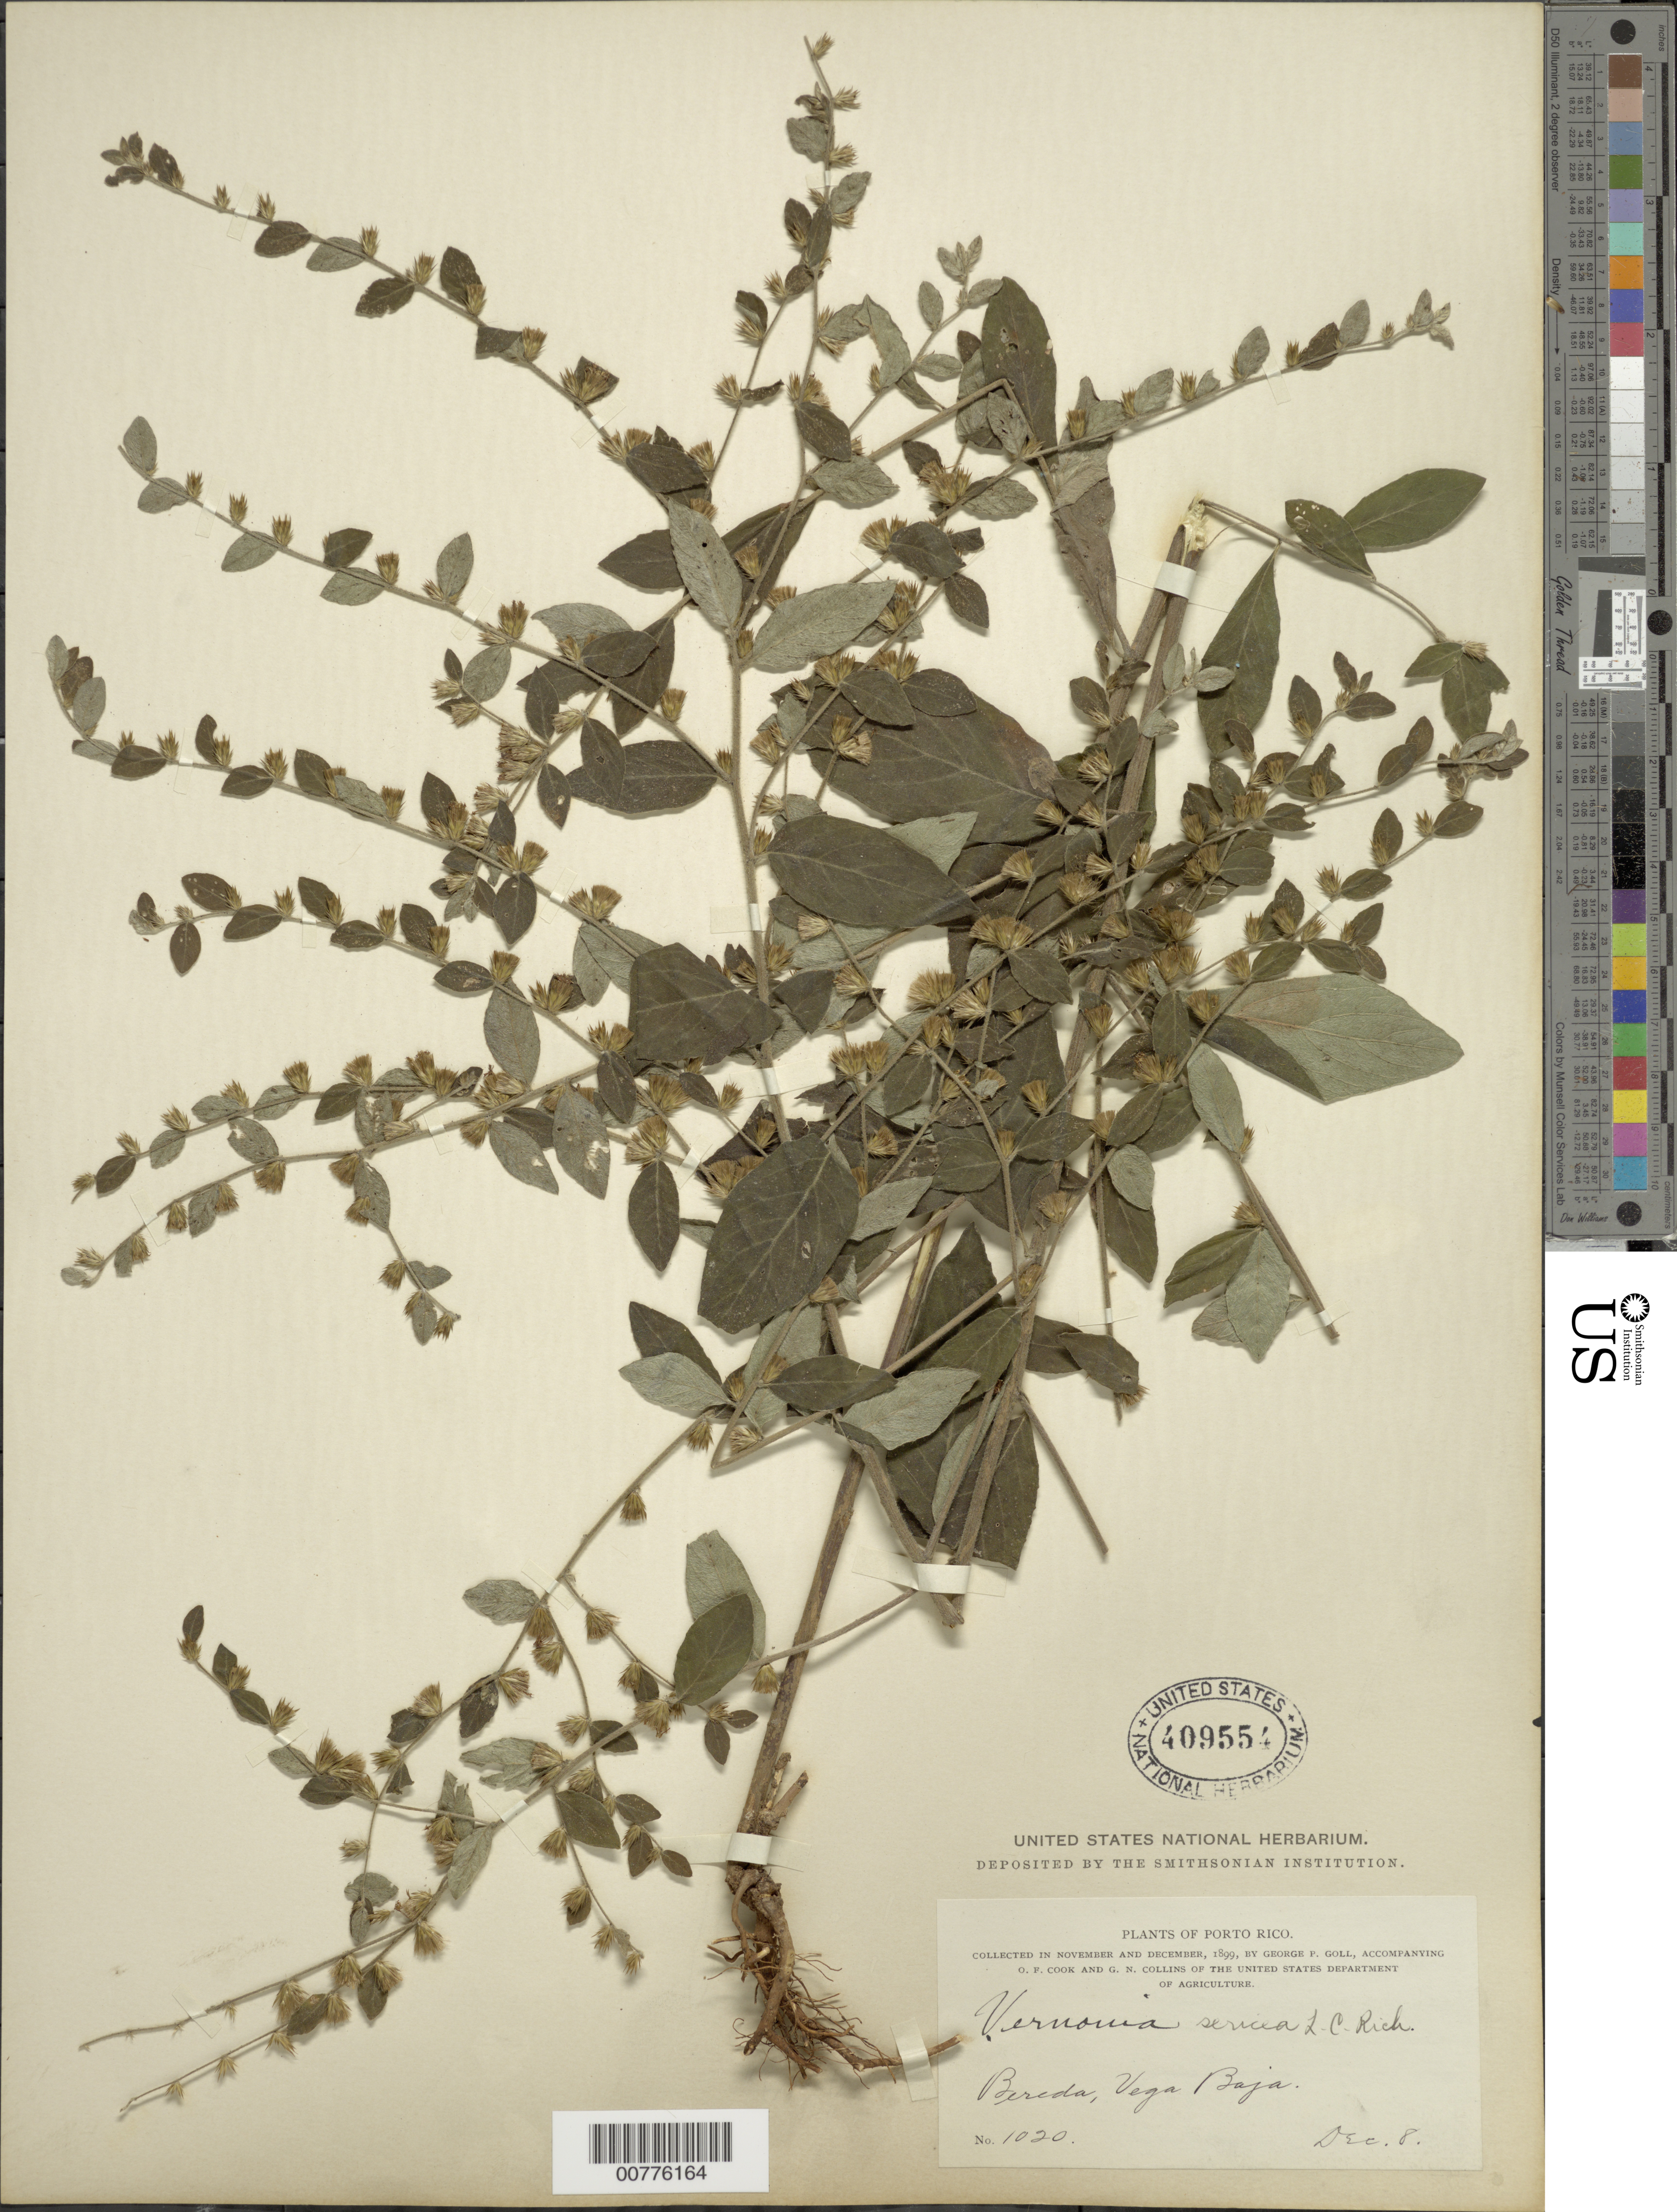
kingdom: Plantae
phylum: Tracheophyta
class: Magnoliopsida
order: Asterales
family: Asteraceae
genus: Lepidaploa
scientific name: Lepidaploa sericea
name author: (Rich.) H. Rob.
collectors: G. Goll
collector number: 1020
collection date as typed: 08 Dec 1899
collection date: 1899-12-08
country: Puerto Rico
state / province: Vega Baja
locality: Bereda, Vega Baja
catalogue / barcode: US 409554